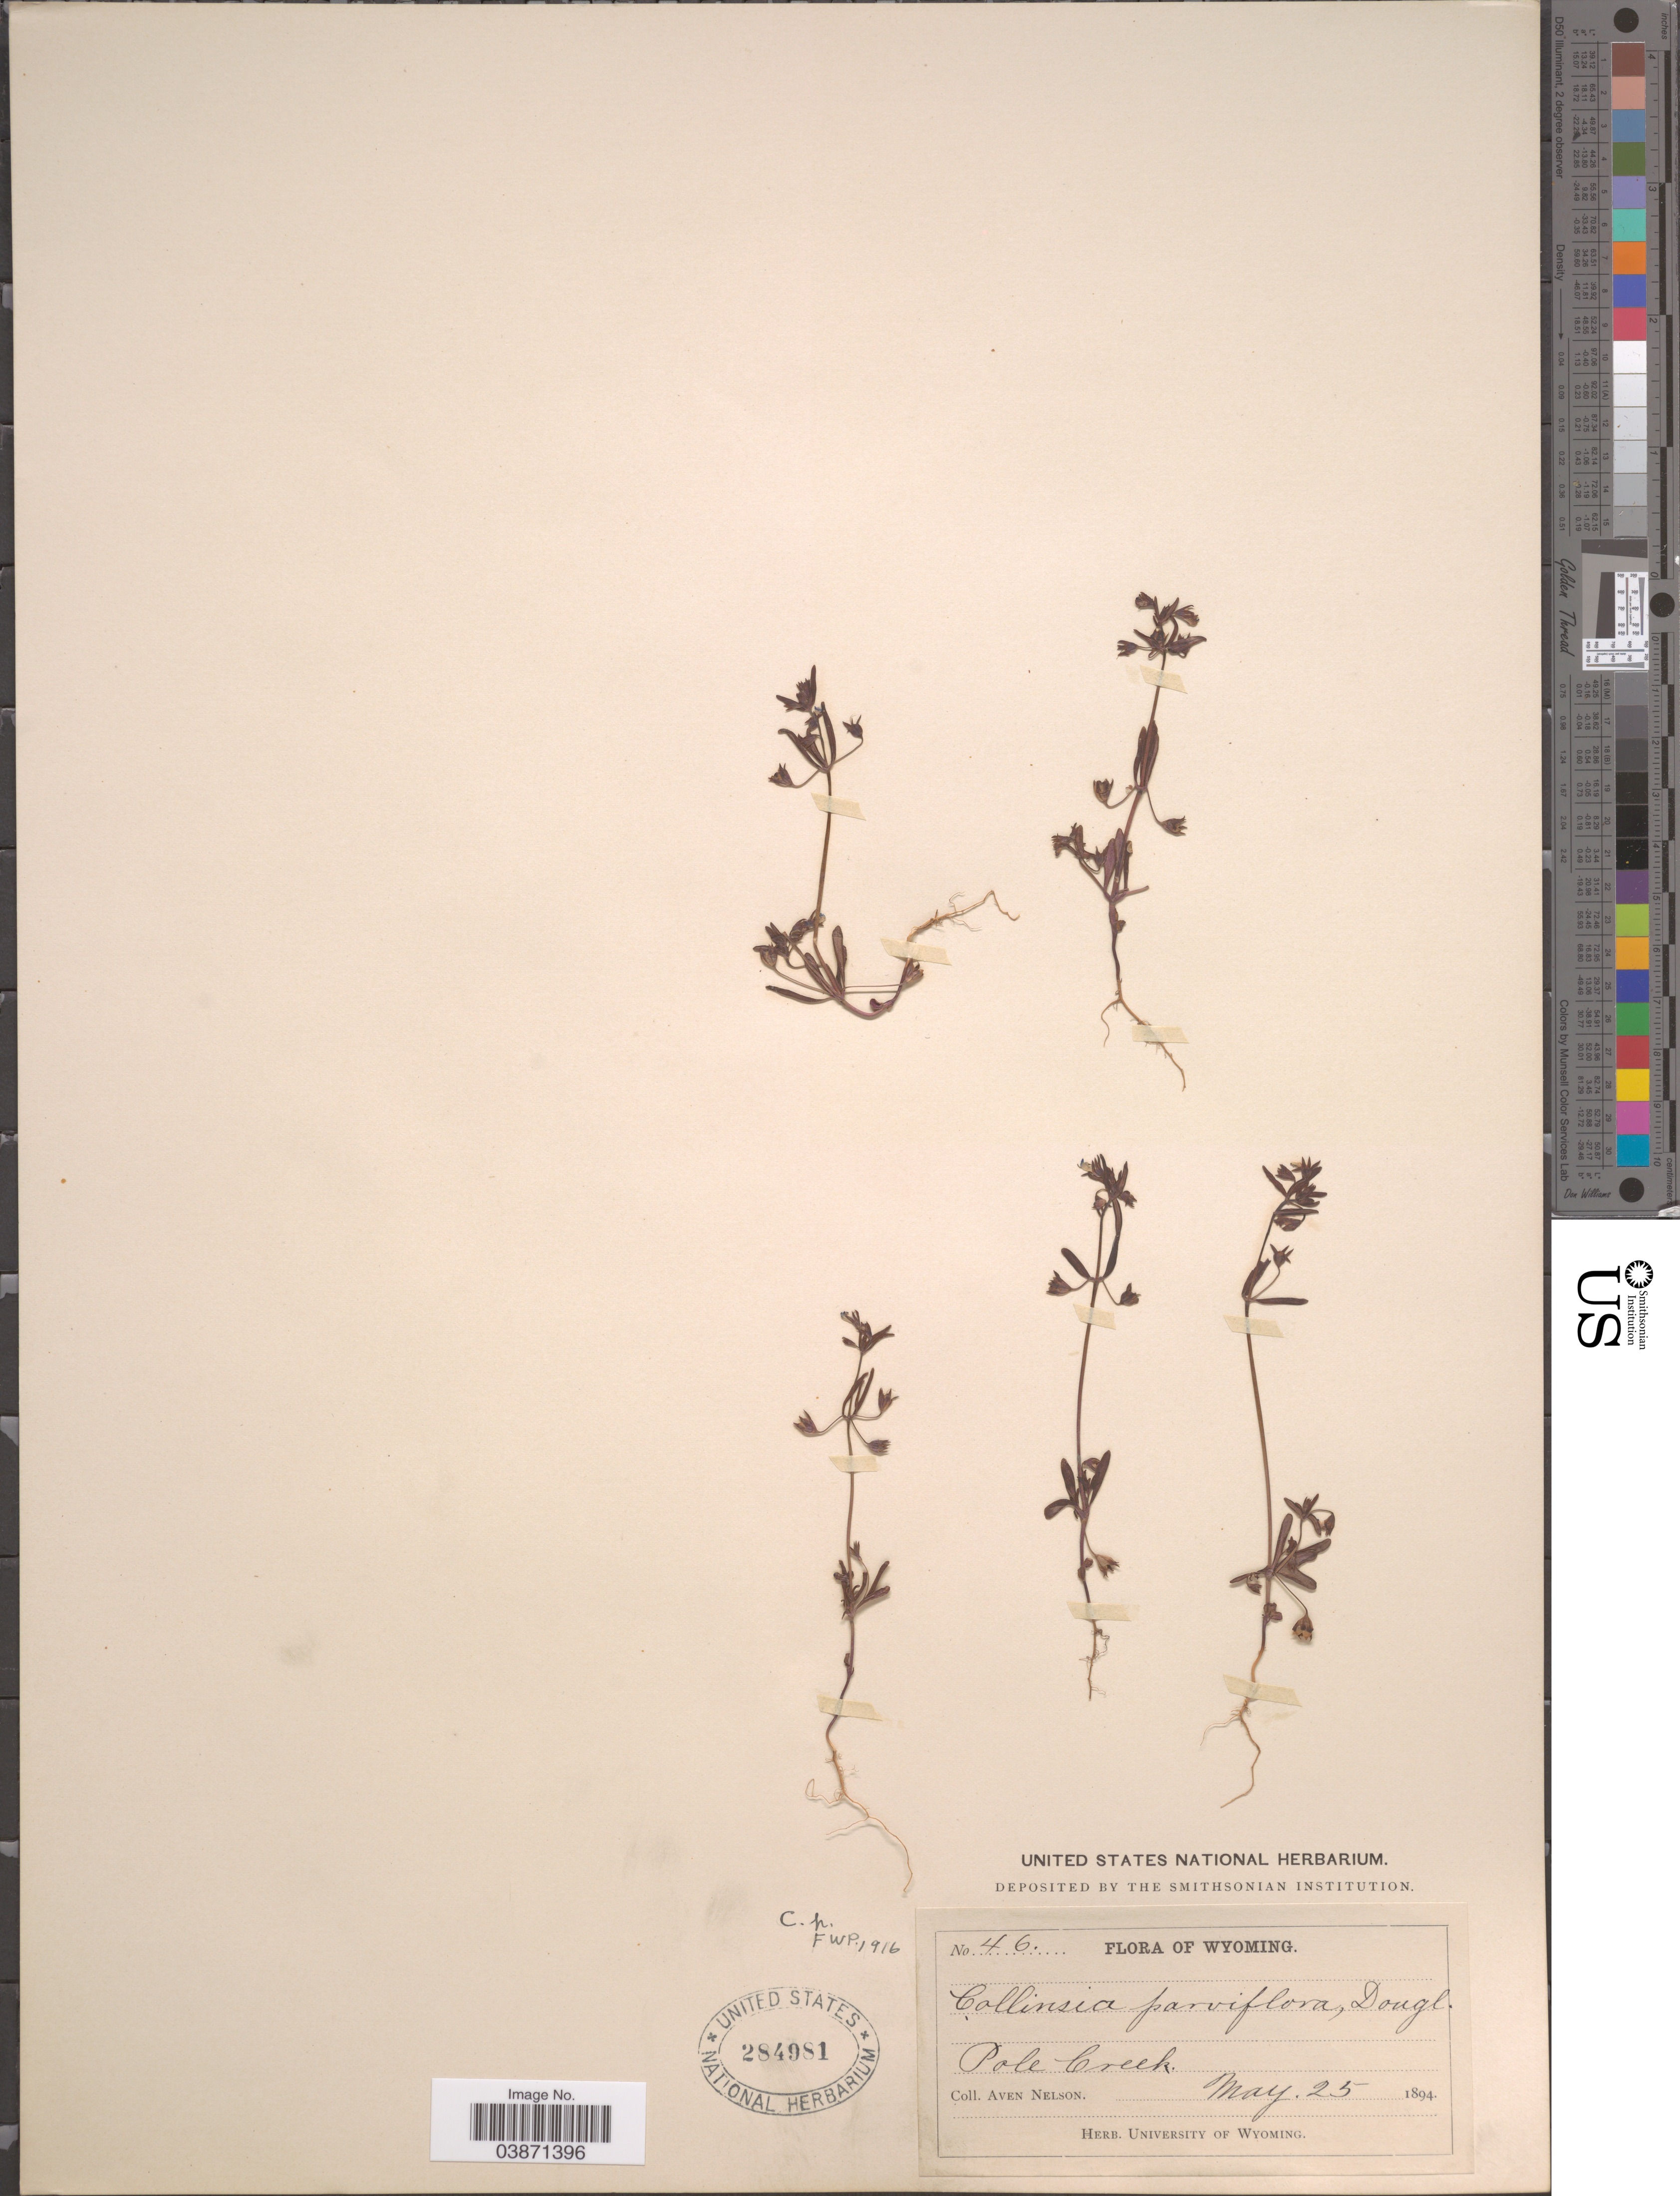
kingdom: Plantae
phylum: Tracheophyta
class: Magnoliopsida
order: Lamiales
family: Plantaginaceae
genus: Collinsia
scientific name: Collinsia parviflora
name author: Douglas ex Lindl.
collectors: A. Nelson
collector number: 46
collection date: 1894-05-25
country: United States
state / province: Wyoming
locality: Pole Creek.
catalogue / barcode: US 284981